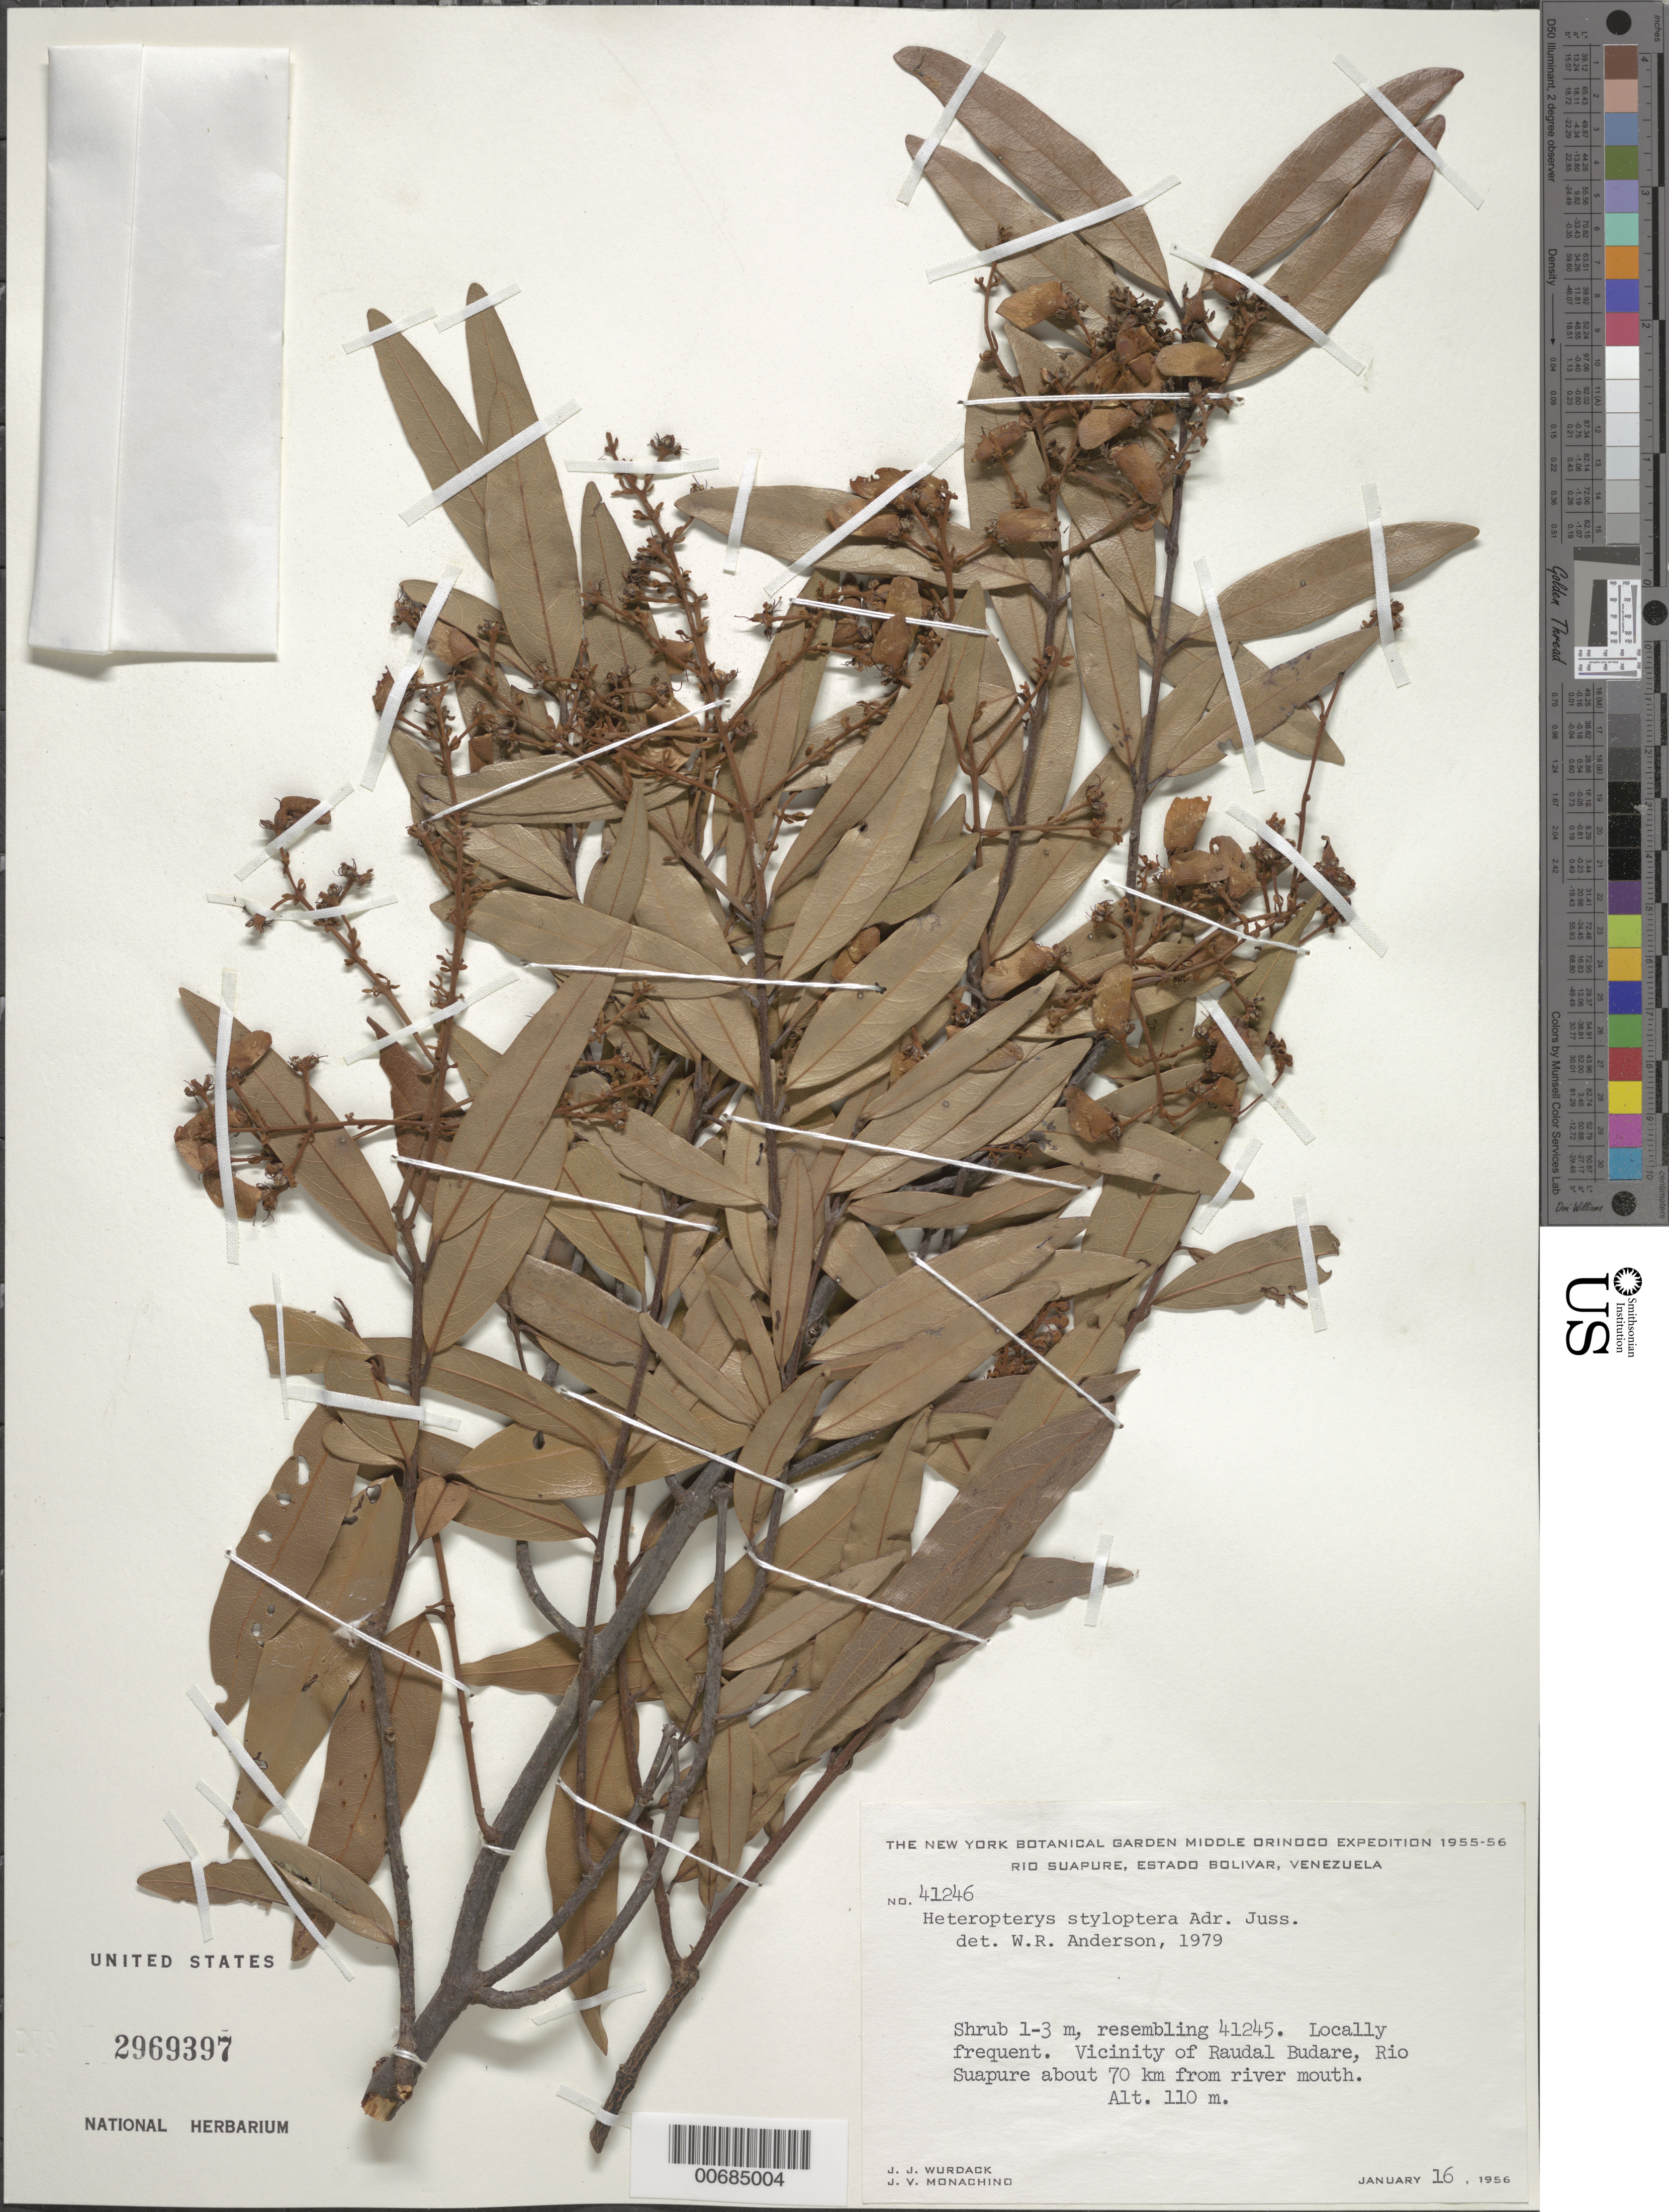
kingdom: Plantae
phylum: Tracheophyta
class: Magnoliopsida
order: Malpighiales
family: Malpighiaceae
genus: Tetrapterys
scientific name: Tetrapterys styloptera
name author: A. Juss.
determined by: Anderson, W. R., (MICH), University of Michigan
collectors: J. J. Wurdack & J. V. Monachino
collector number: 41246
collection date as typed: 16-Jan-56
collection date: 1956-01-16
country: Venezuela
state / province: Bolívar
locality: Río Suapure, between Raudal Budare and Raudal Pta. Brava, 70-80 km from mouth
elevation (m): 110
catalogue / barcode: US 2969397